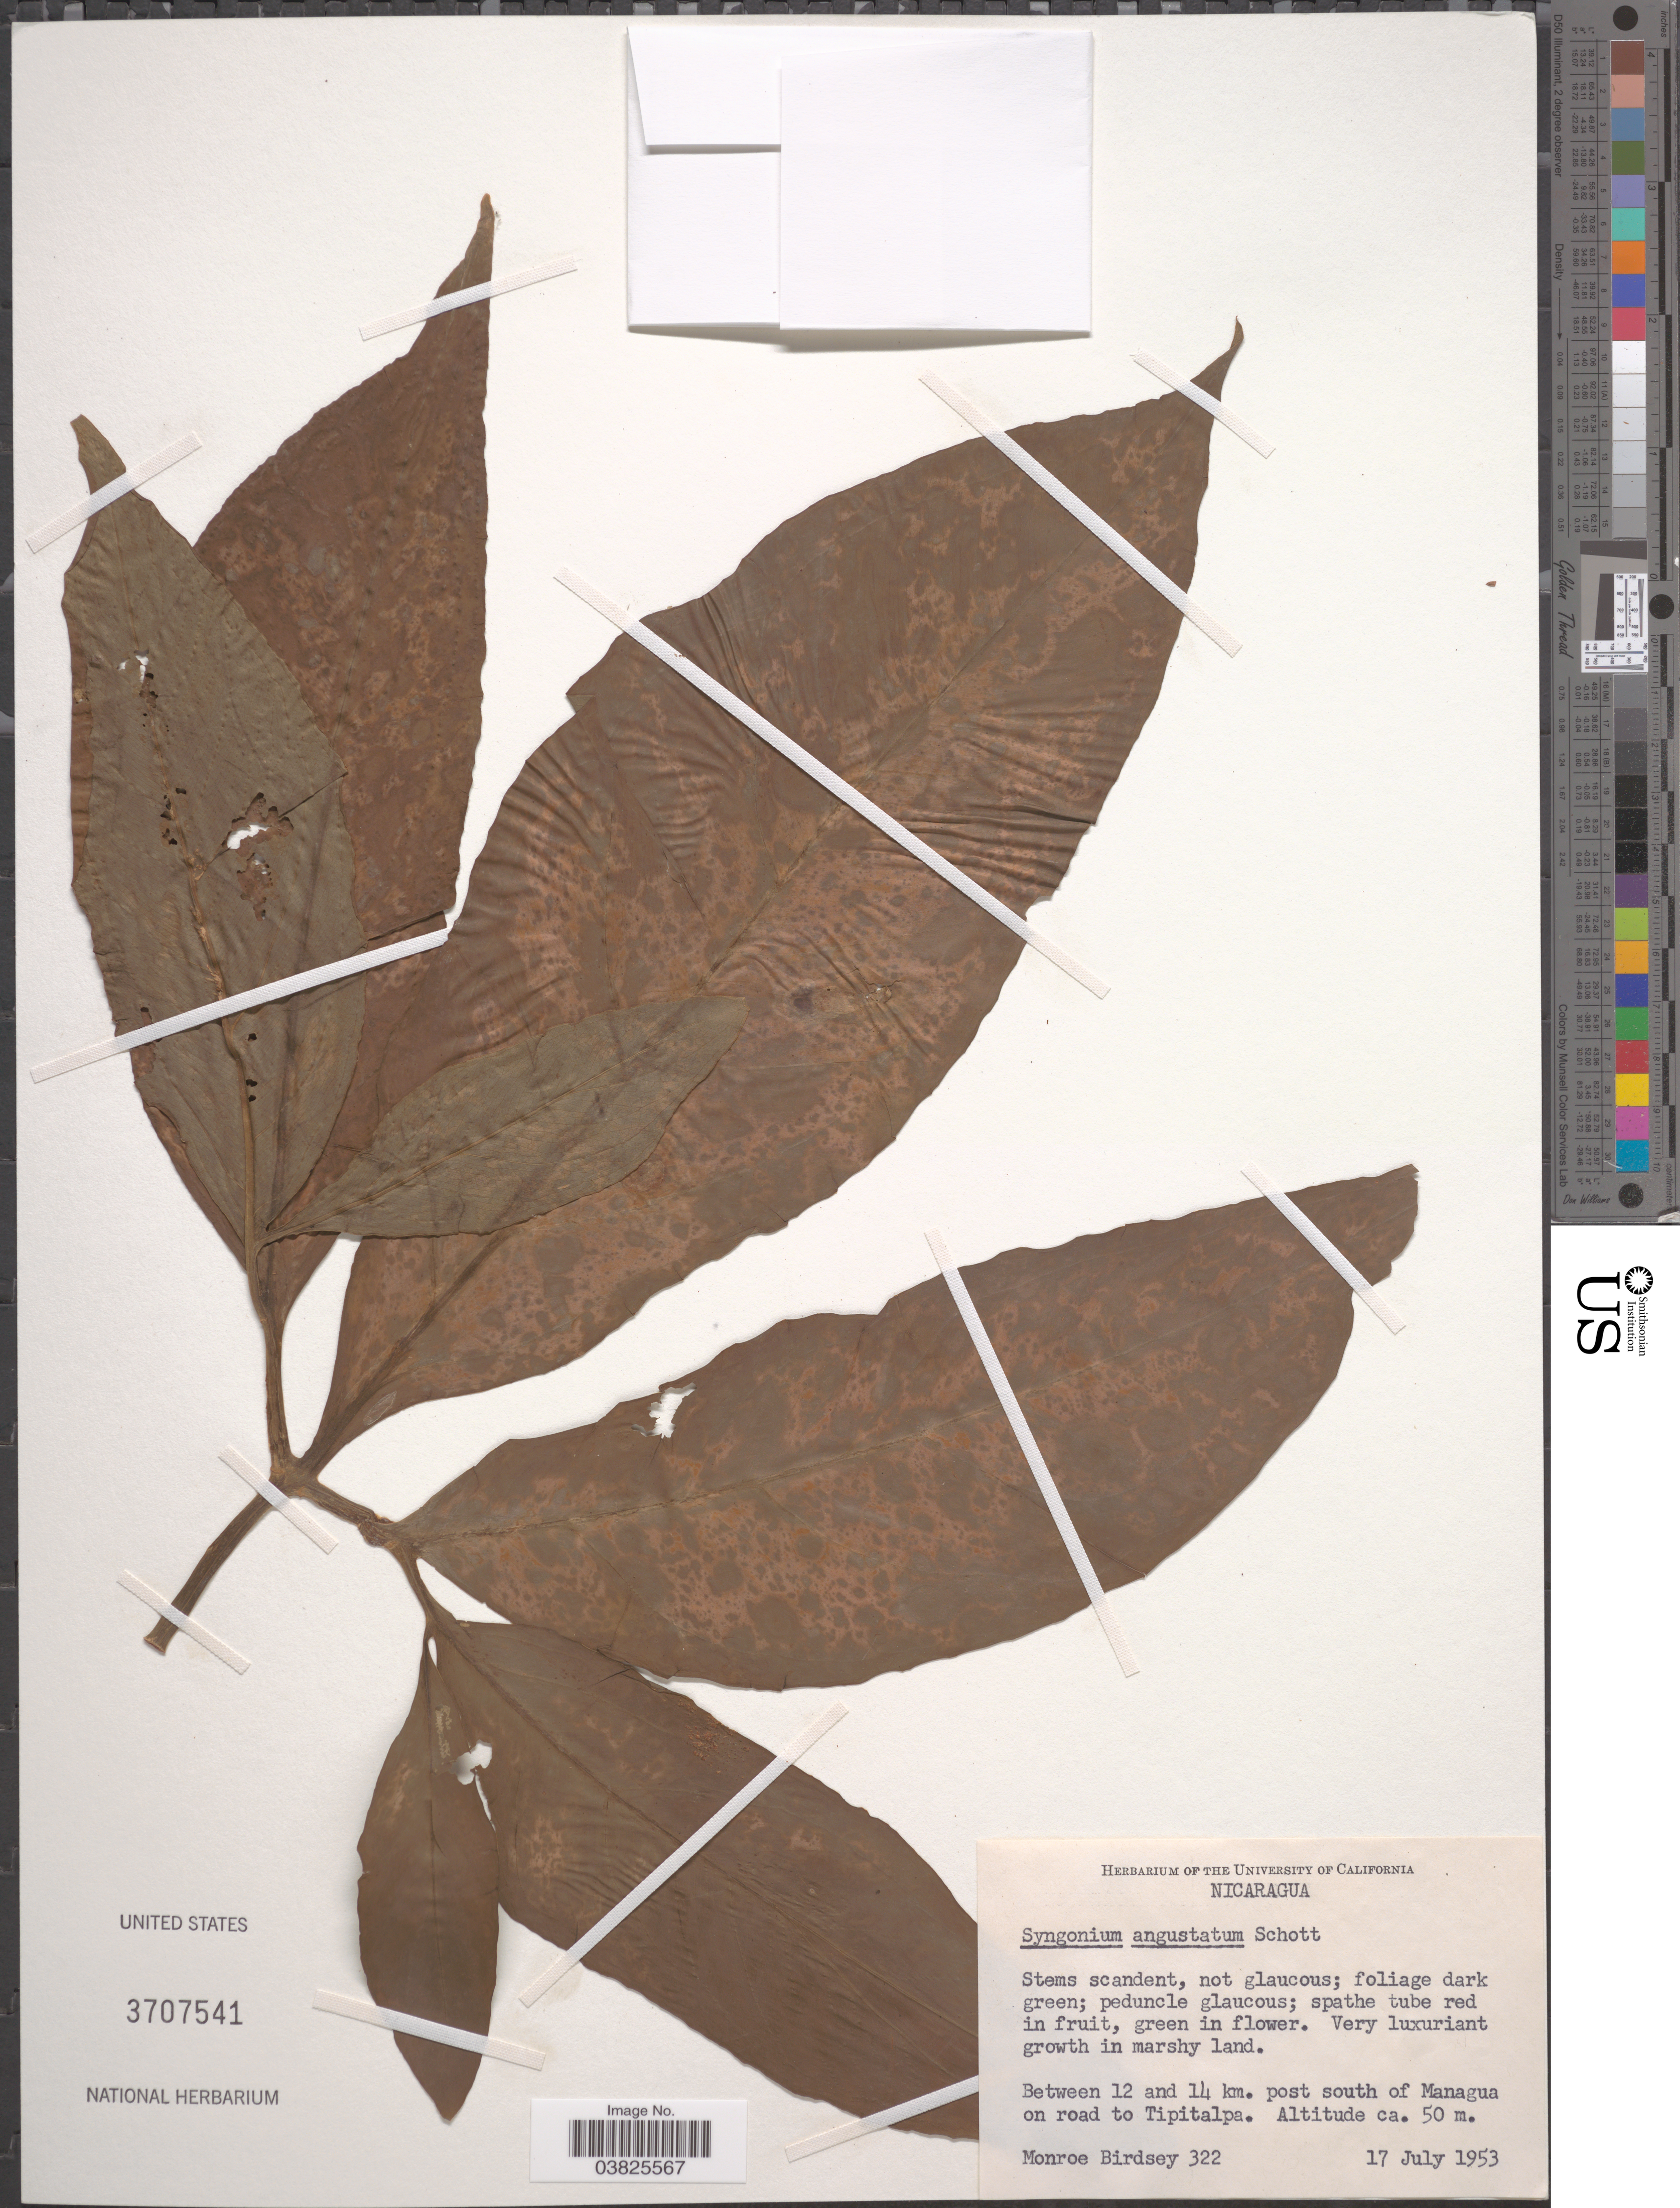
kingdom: Plantae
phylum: Tracheophyta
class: Liliopsida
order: Alismatales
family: Araceae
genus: Syngonium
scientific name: Syngonium angustatum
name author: Schott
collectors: M. Birdsey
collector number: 322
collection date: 1953-07-17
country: Nicaragua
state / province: Managua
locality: Between 12 and 14 km. post south of Managua on road to Tipitalpa.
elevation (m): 50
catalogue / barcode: US 3707541